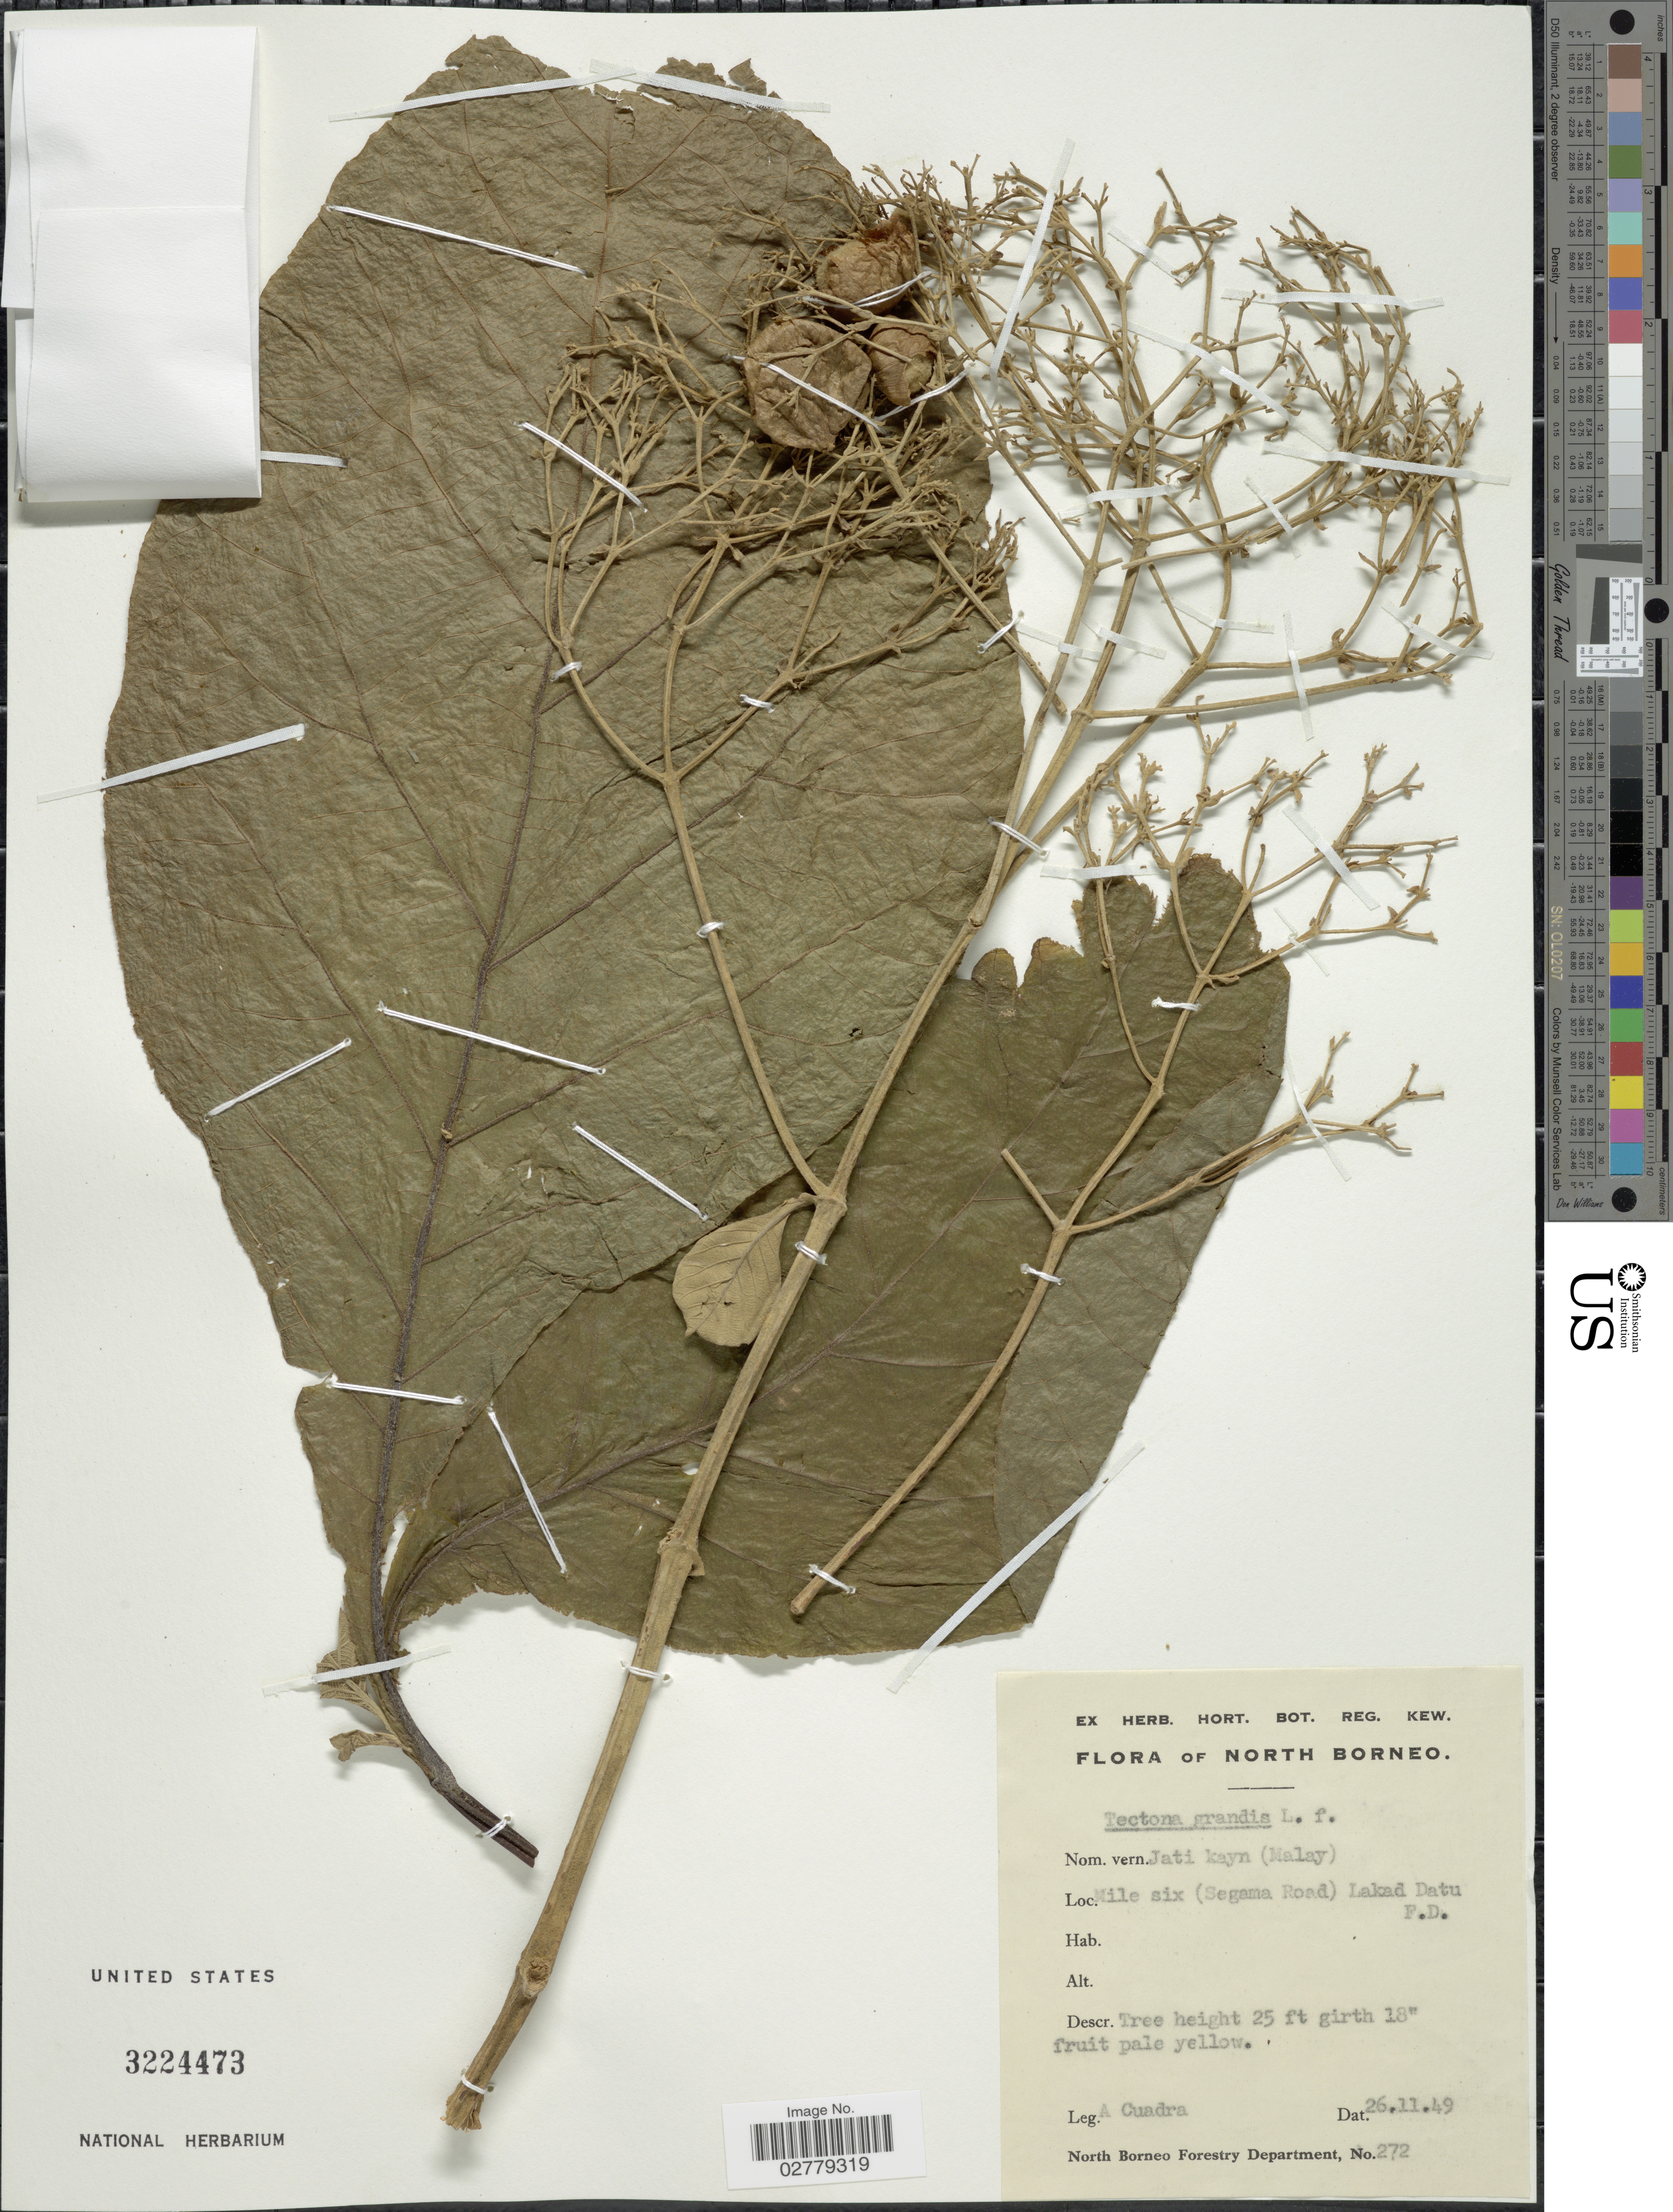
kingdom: Plantae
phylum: Tracheophyta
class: Magnoliopsida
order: Lamiales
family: Lamiaceae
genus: Tectona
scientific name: Tectona grandis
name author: L. f.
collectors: A. Cuadra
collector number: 272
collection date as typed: Transcribed d/m/y: 26/11/49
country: Malaysia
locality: North Borneo. Mile six (Segama Road) Lakad Datu F.D.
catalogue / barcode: US 3224473